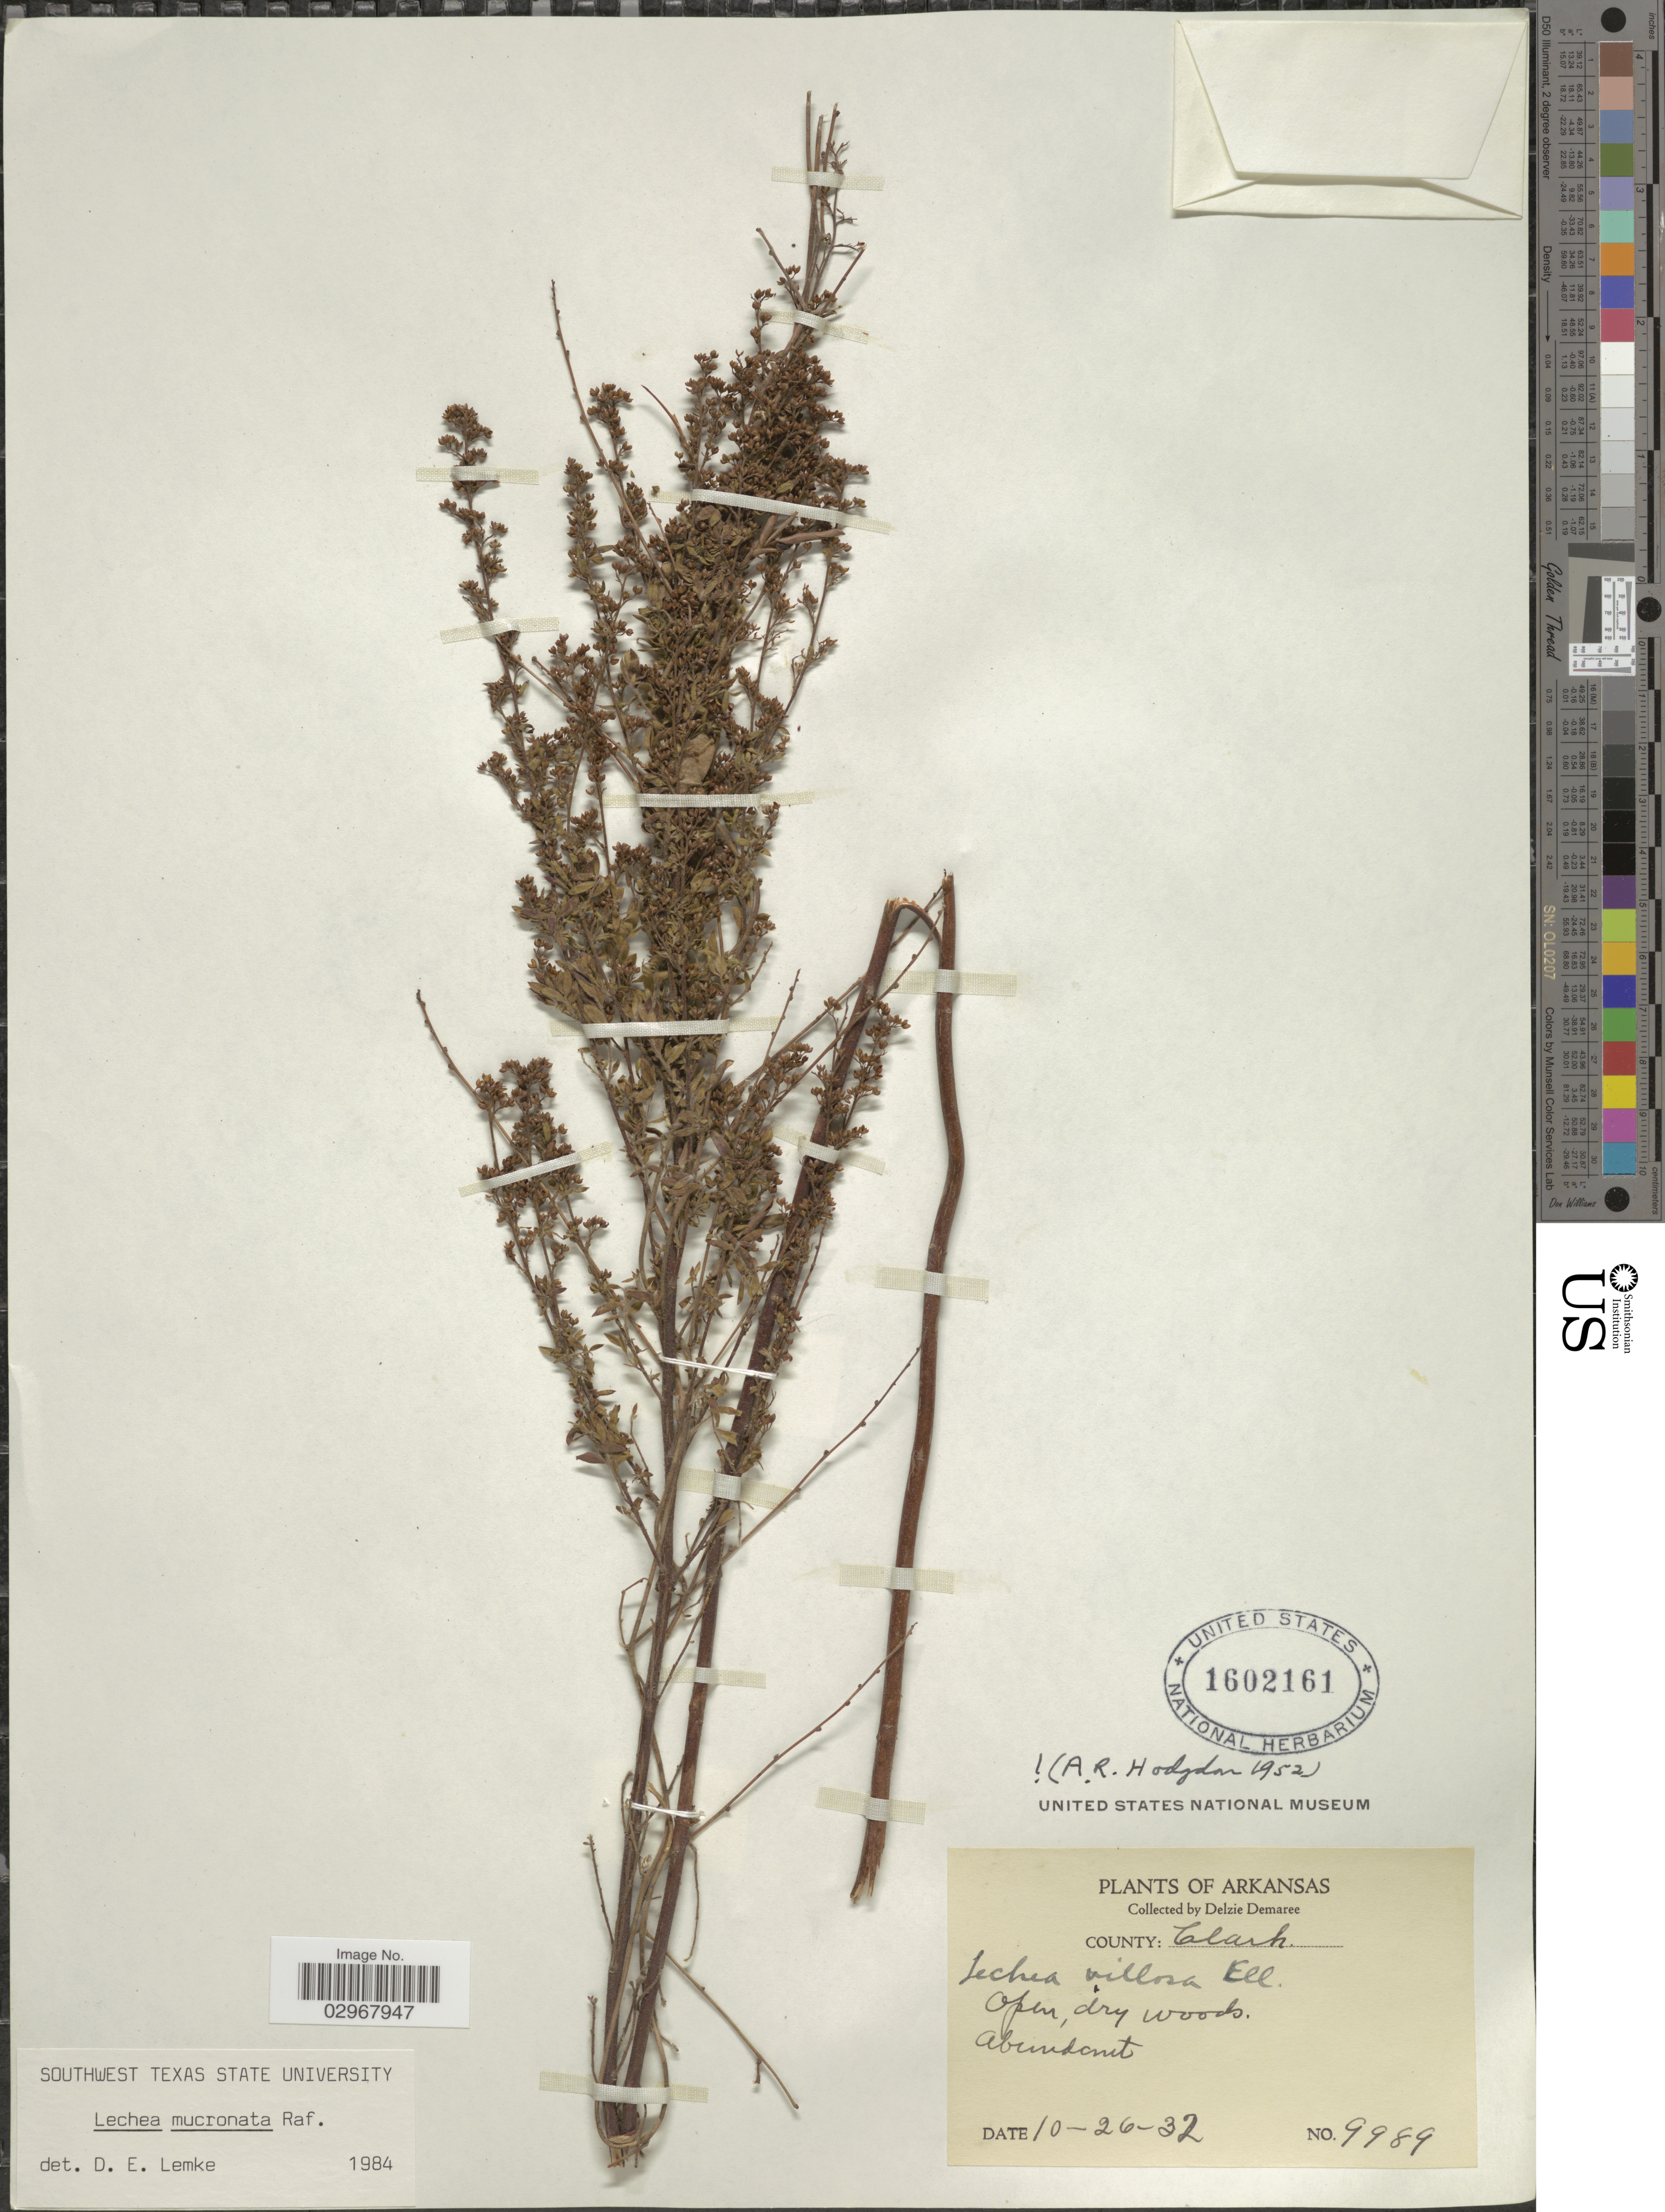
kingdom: Plantae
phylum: Tracheophyta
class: Magnoliopsida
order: Malvales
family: Cistaceae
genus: Lechea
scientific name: Lechea mucronata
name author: Raf.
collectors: D. Demaree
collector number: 9989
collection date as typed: Transcribed d/m/y: 26/10/32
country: United States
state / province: Arkansas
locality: County Clark.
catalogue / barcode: US 1602161